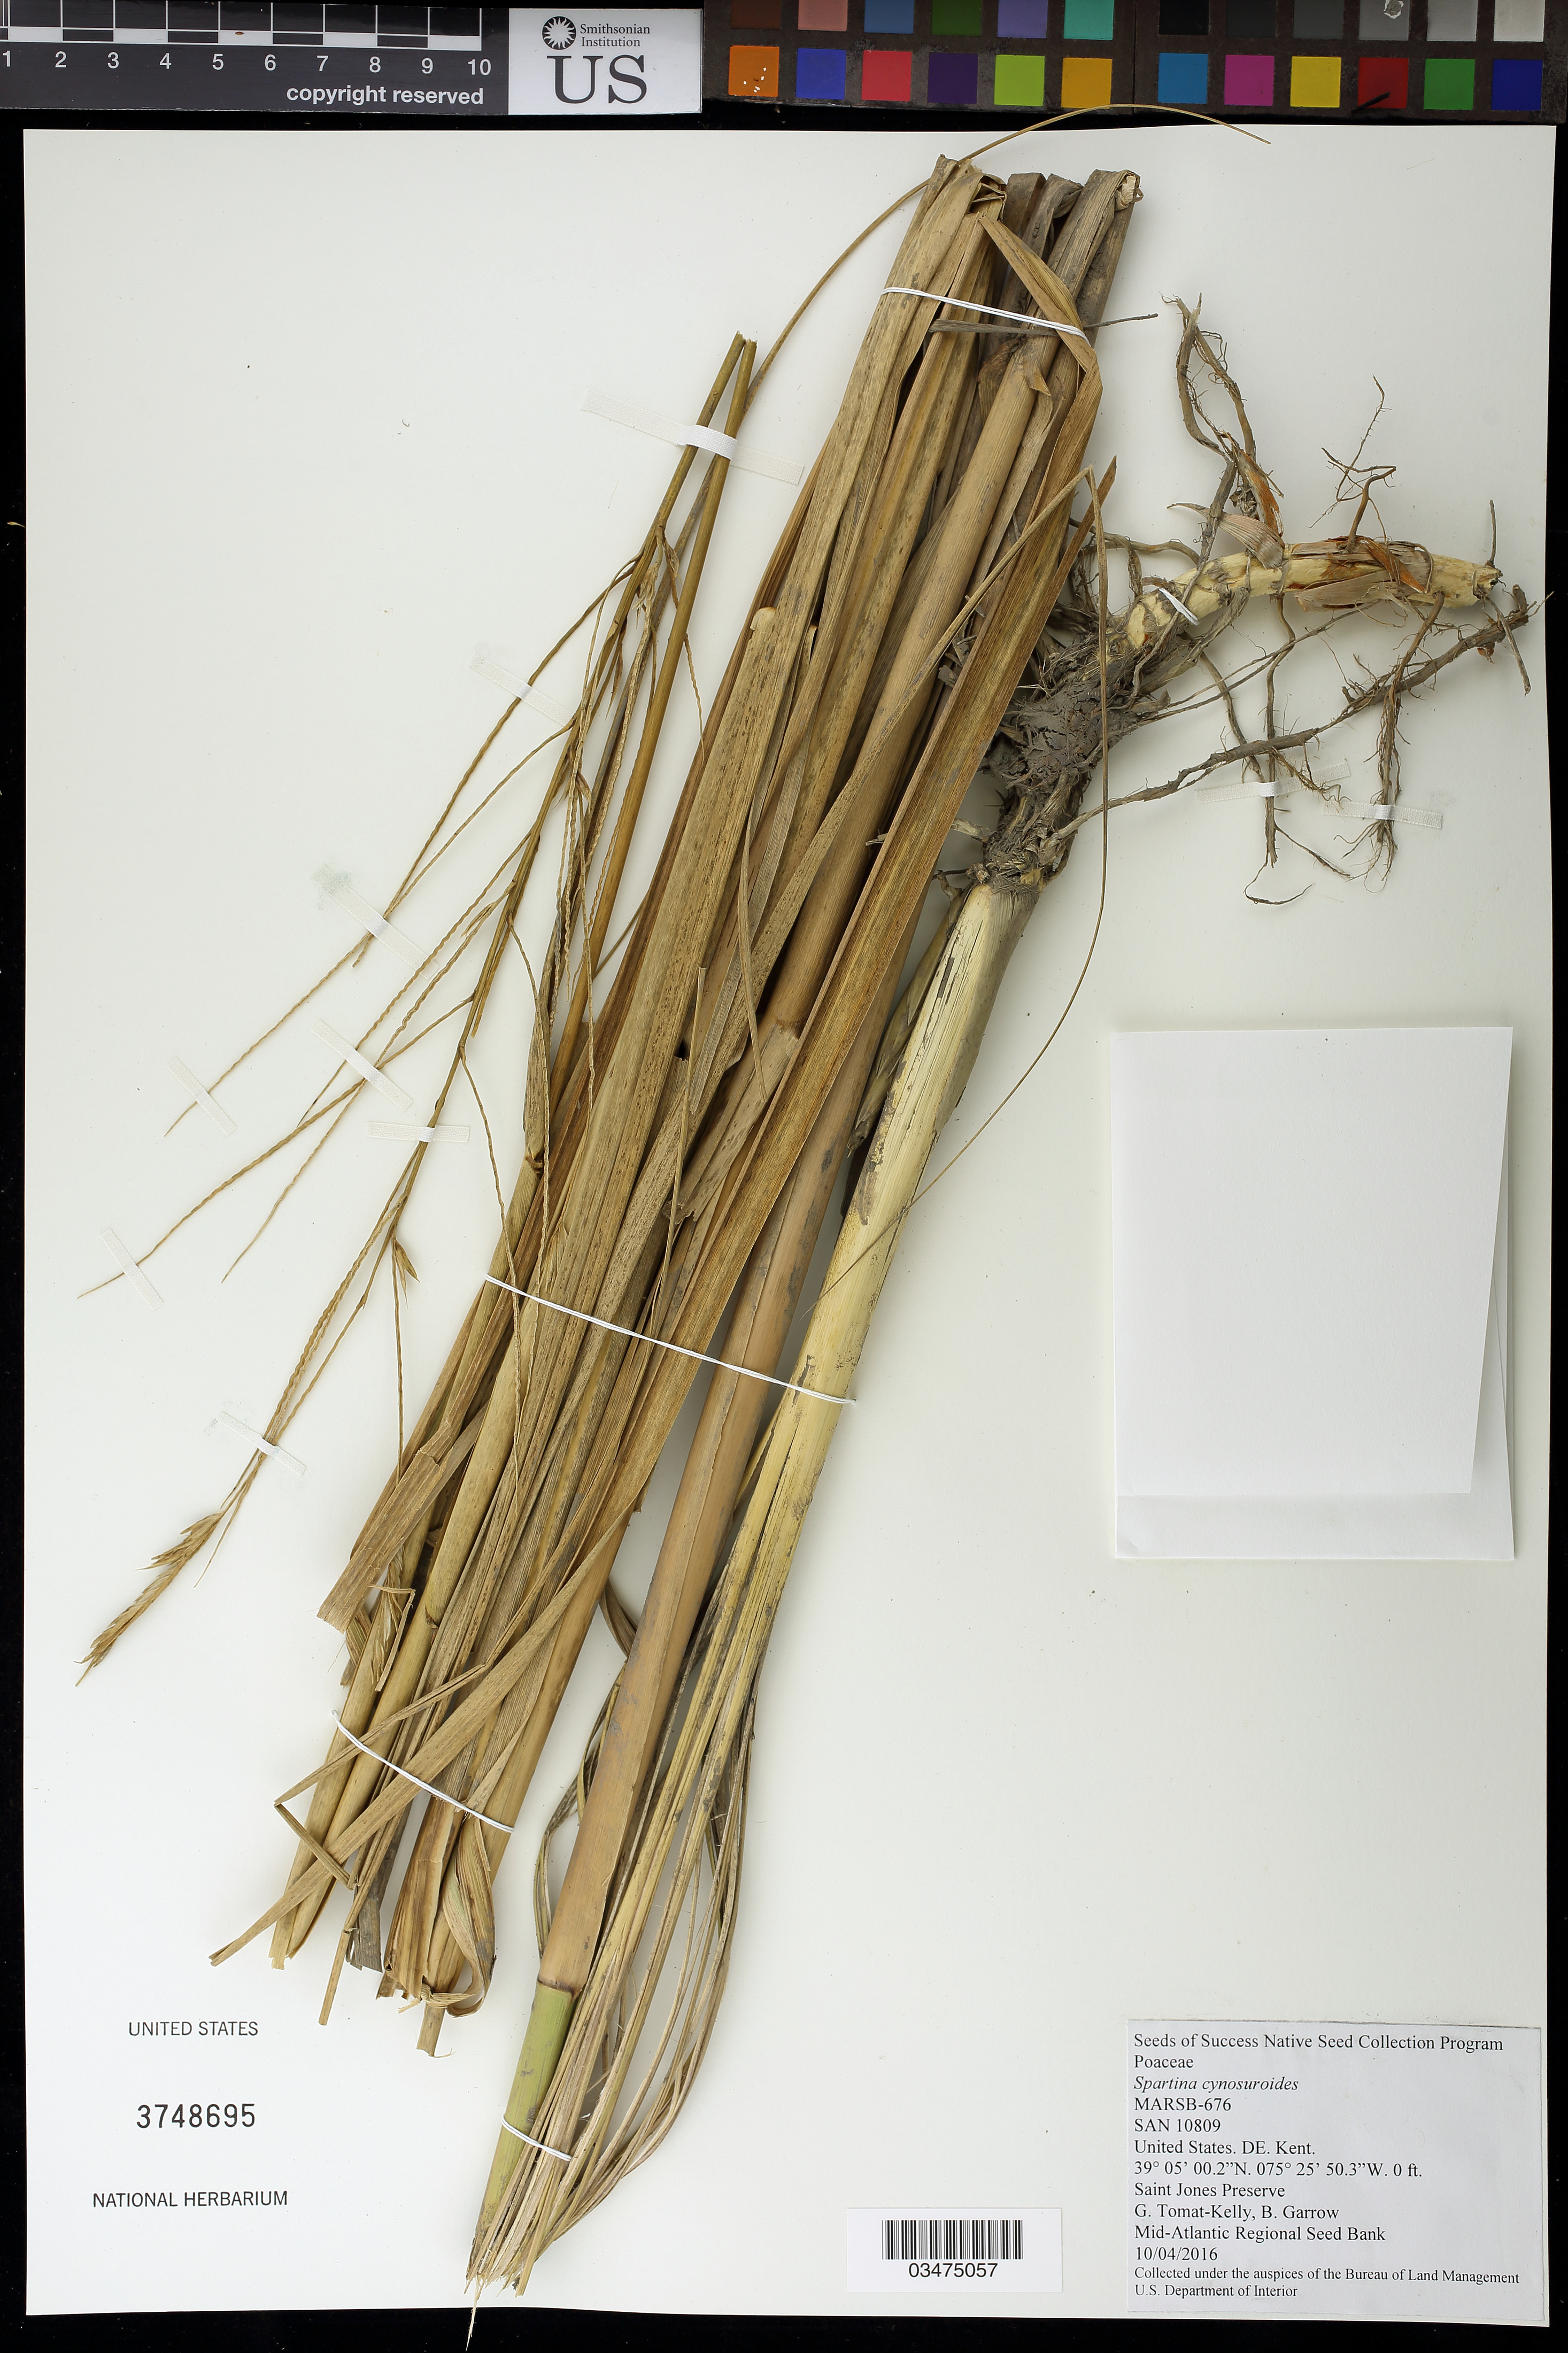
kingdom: Plantae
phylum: Tracheophyta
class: Liliopsida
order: Poales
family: Poaceae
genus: Spartina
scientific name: Spartina cynosuroides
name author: (L.) Roth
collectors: G. Tomat-Kelly & B. Garrow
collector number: MARSB-676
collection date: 2016-10-04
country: United States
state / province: Delaware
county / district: Kent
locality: Saint Jones Preserve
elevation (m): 0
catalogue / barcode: US 3748695